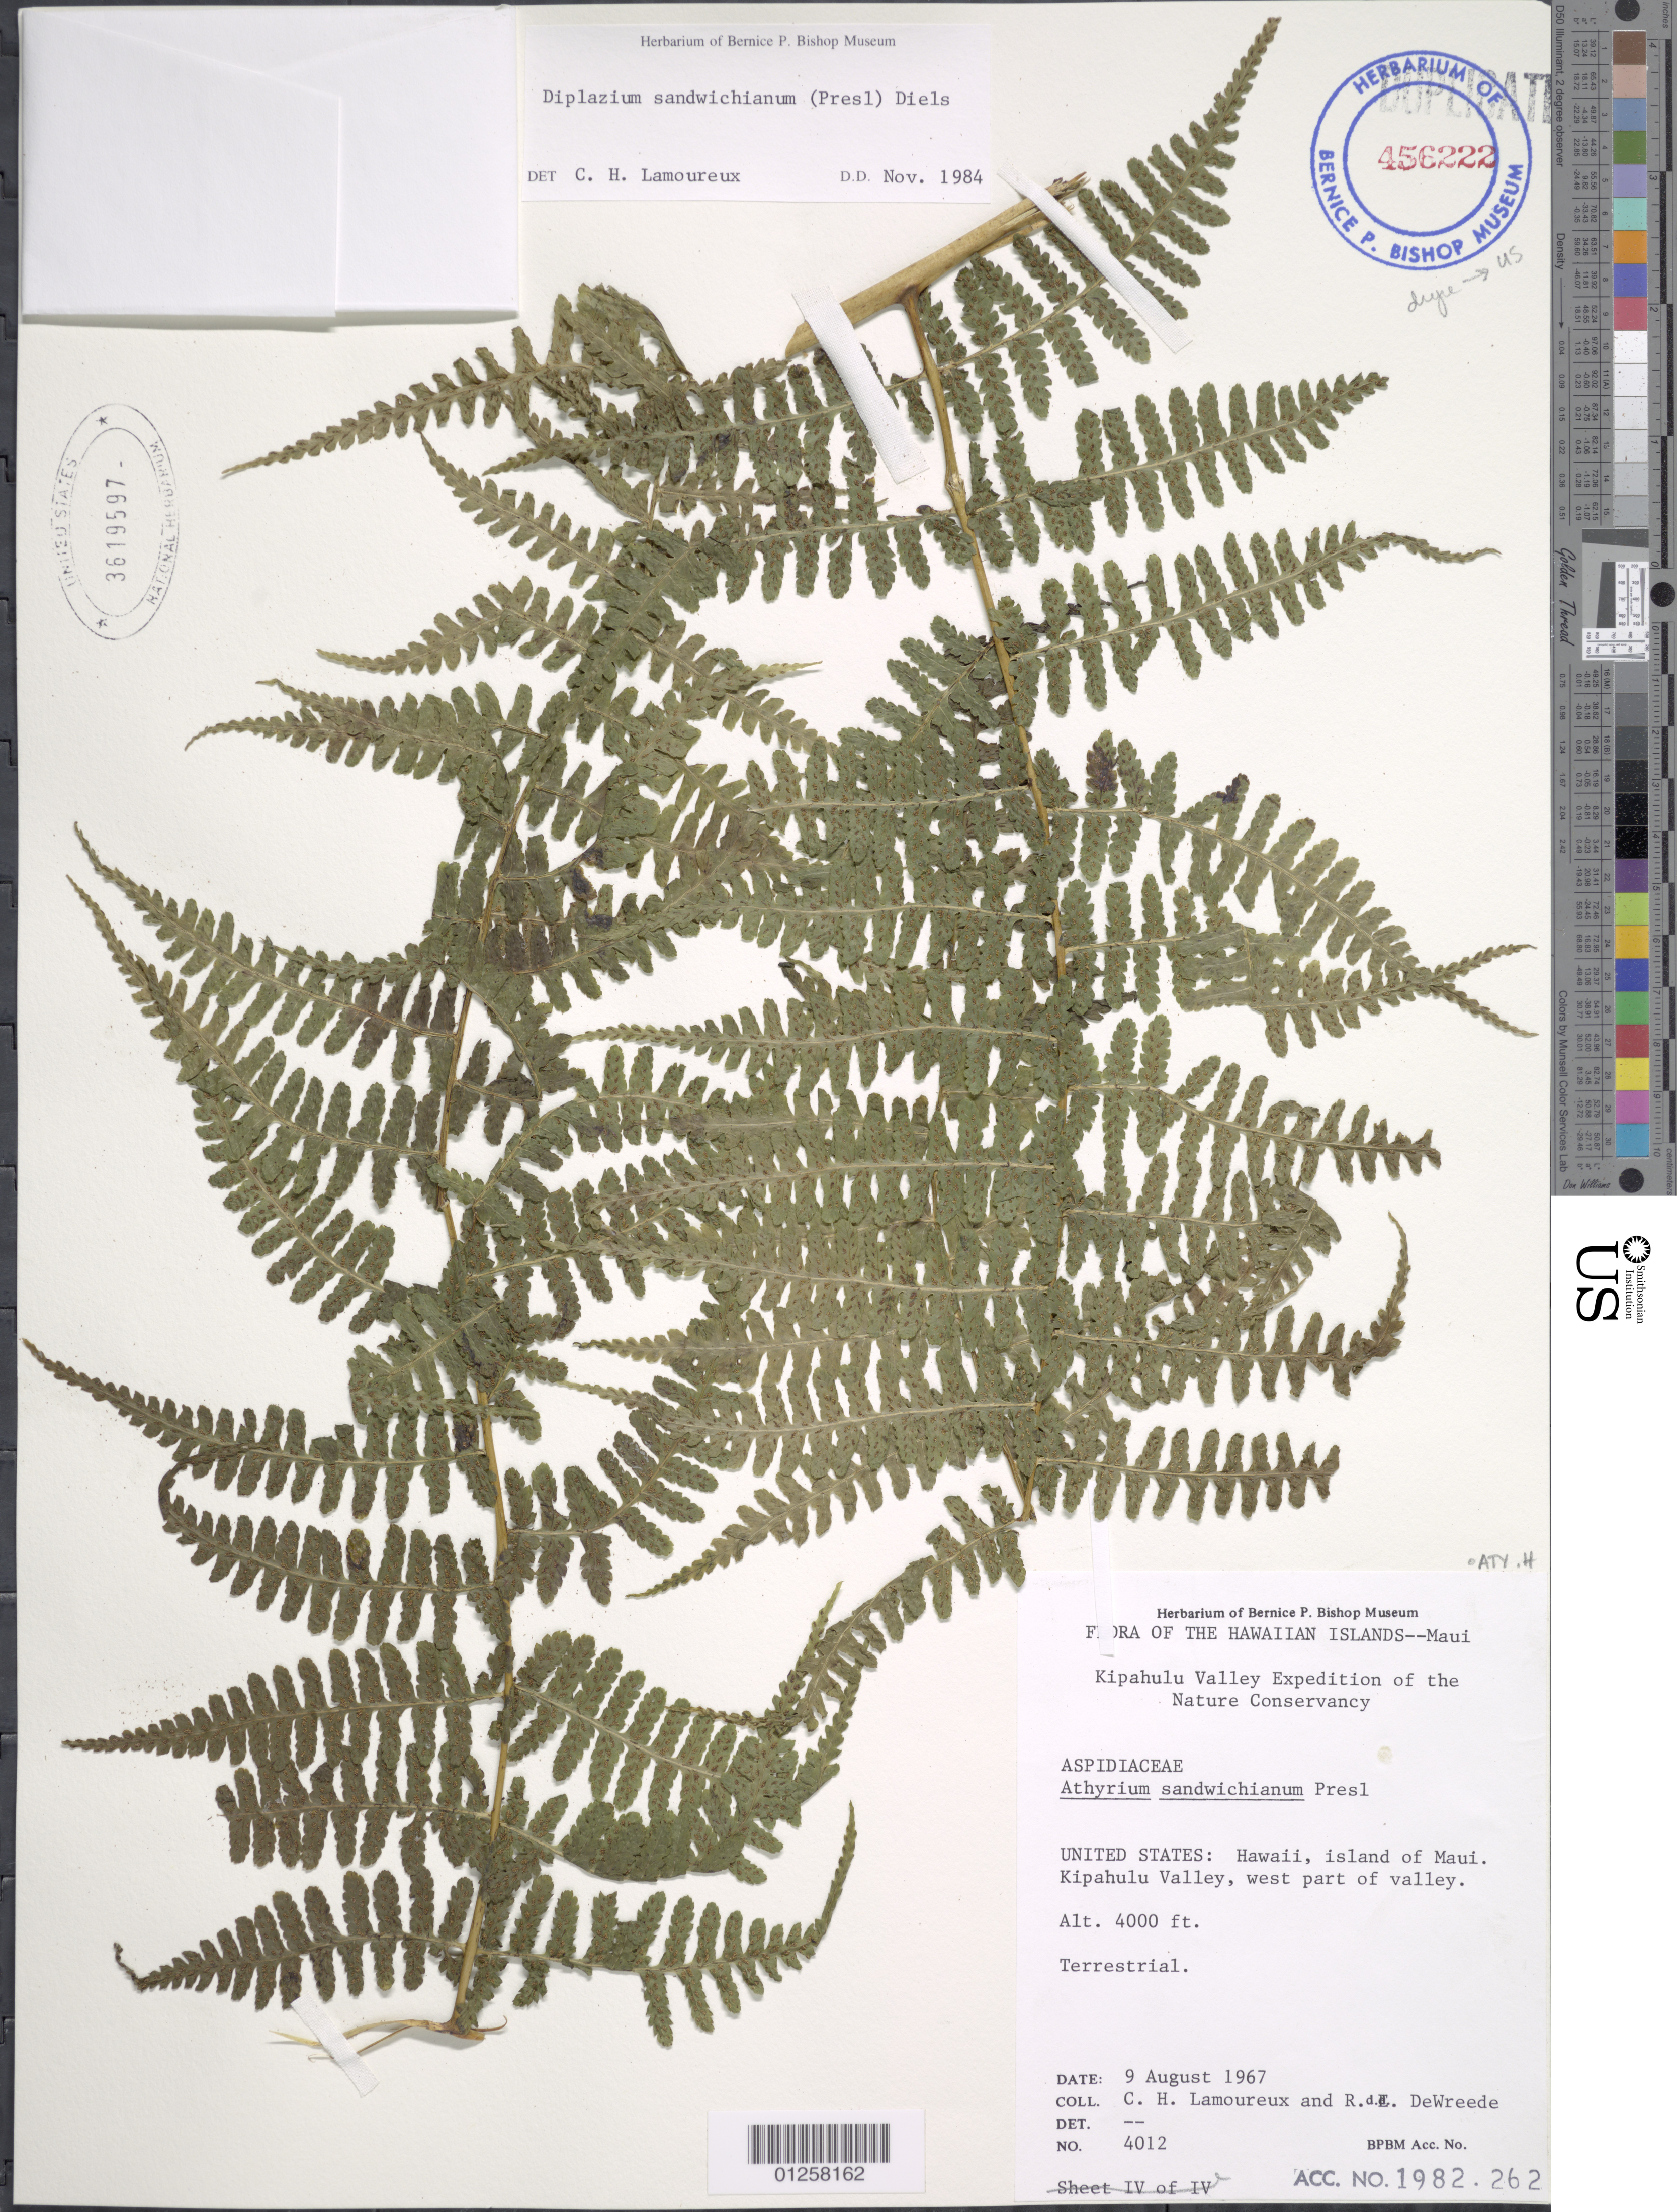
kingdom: Plantae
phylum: Tracheophyta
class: Polypodiopsida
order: Polypodiales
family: Athyriaceae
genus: Diplazium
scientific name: Diplazium sandwichianum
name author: (C. Presl) Diels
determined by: Lamoureux, C. H.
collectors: C. H. Lamoureux & R. DeWreede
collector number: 4012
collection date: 1967-08-09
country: United States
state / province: Hawaii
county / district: Maui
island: Maui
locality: W part of Kipahulu Valley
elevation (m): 1219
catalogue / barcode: US 3619597